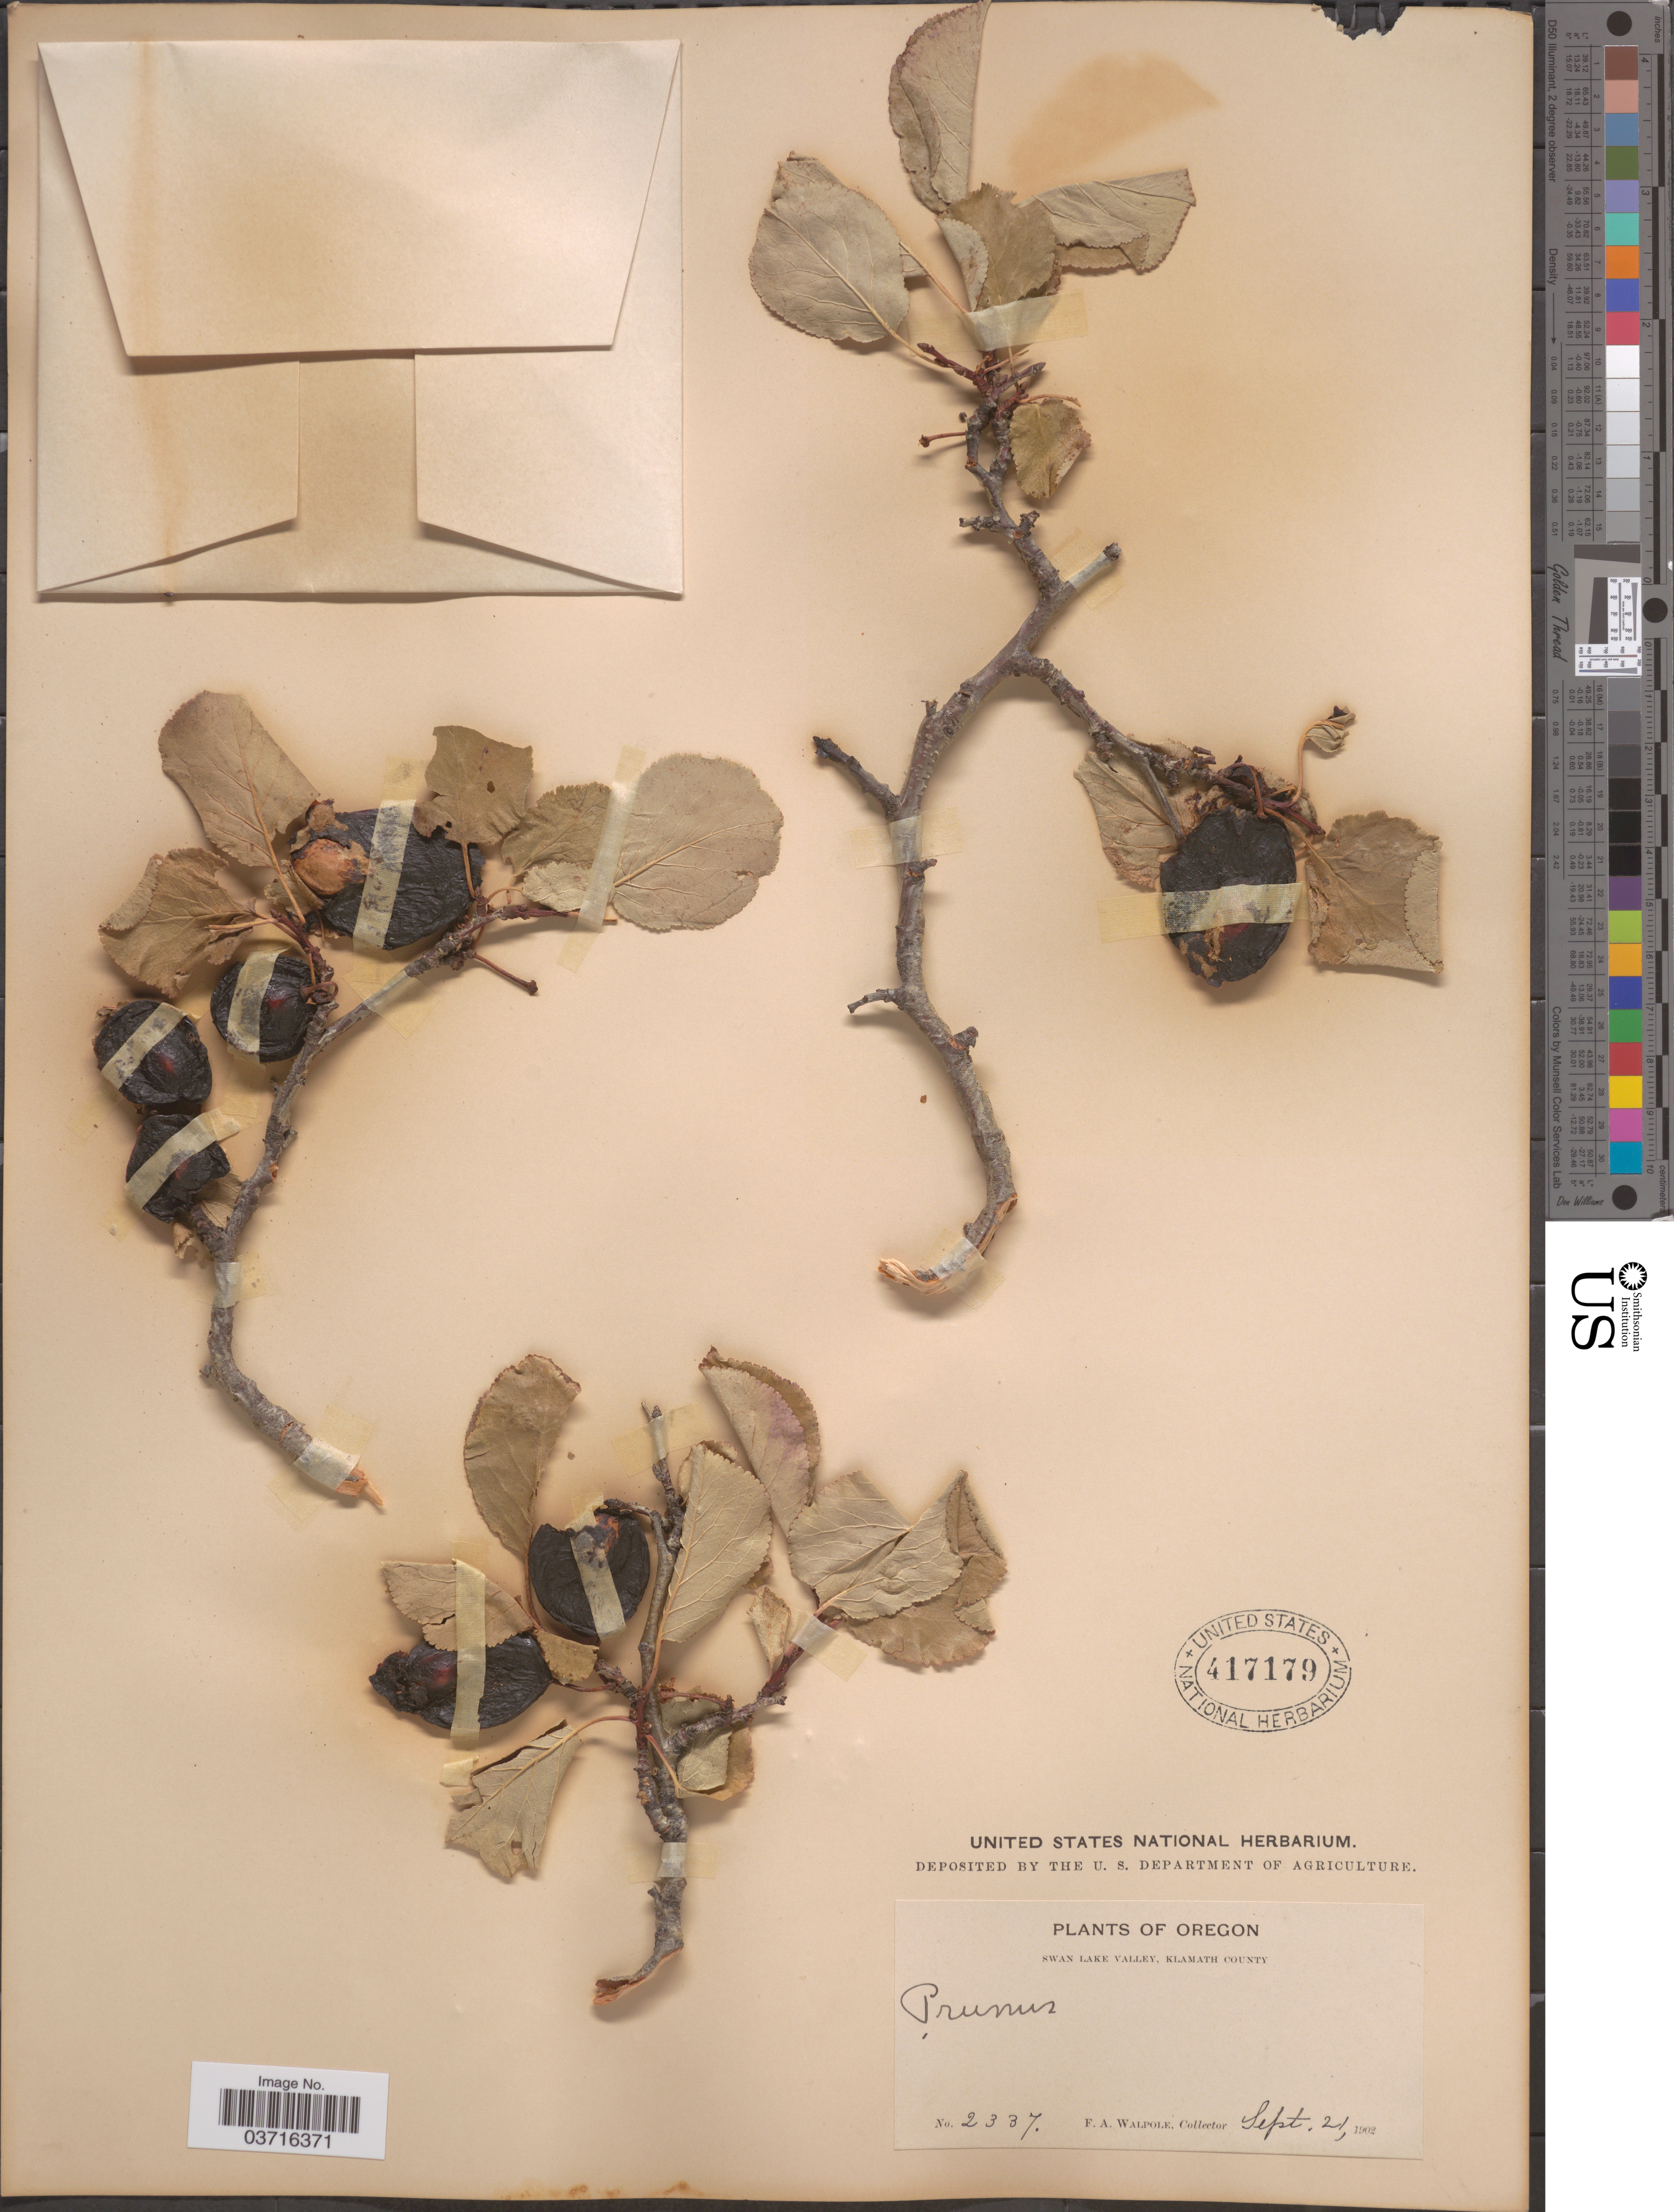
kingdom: Plantae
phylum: Tracheophyta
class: Magnoliopsida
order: Rosales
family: Rosaceae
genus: Prunus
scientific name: Prunus subcordata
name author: Benth.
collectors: F. Walpole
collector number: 2337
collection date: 1902-09-21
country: United States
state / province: Oregon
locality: Swan Lake Valley, Klamath County.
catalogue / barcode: US 417179